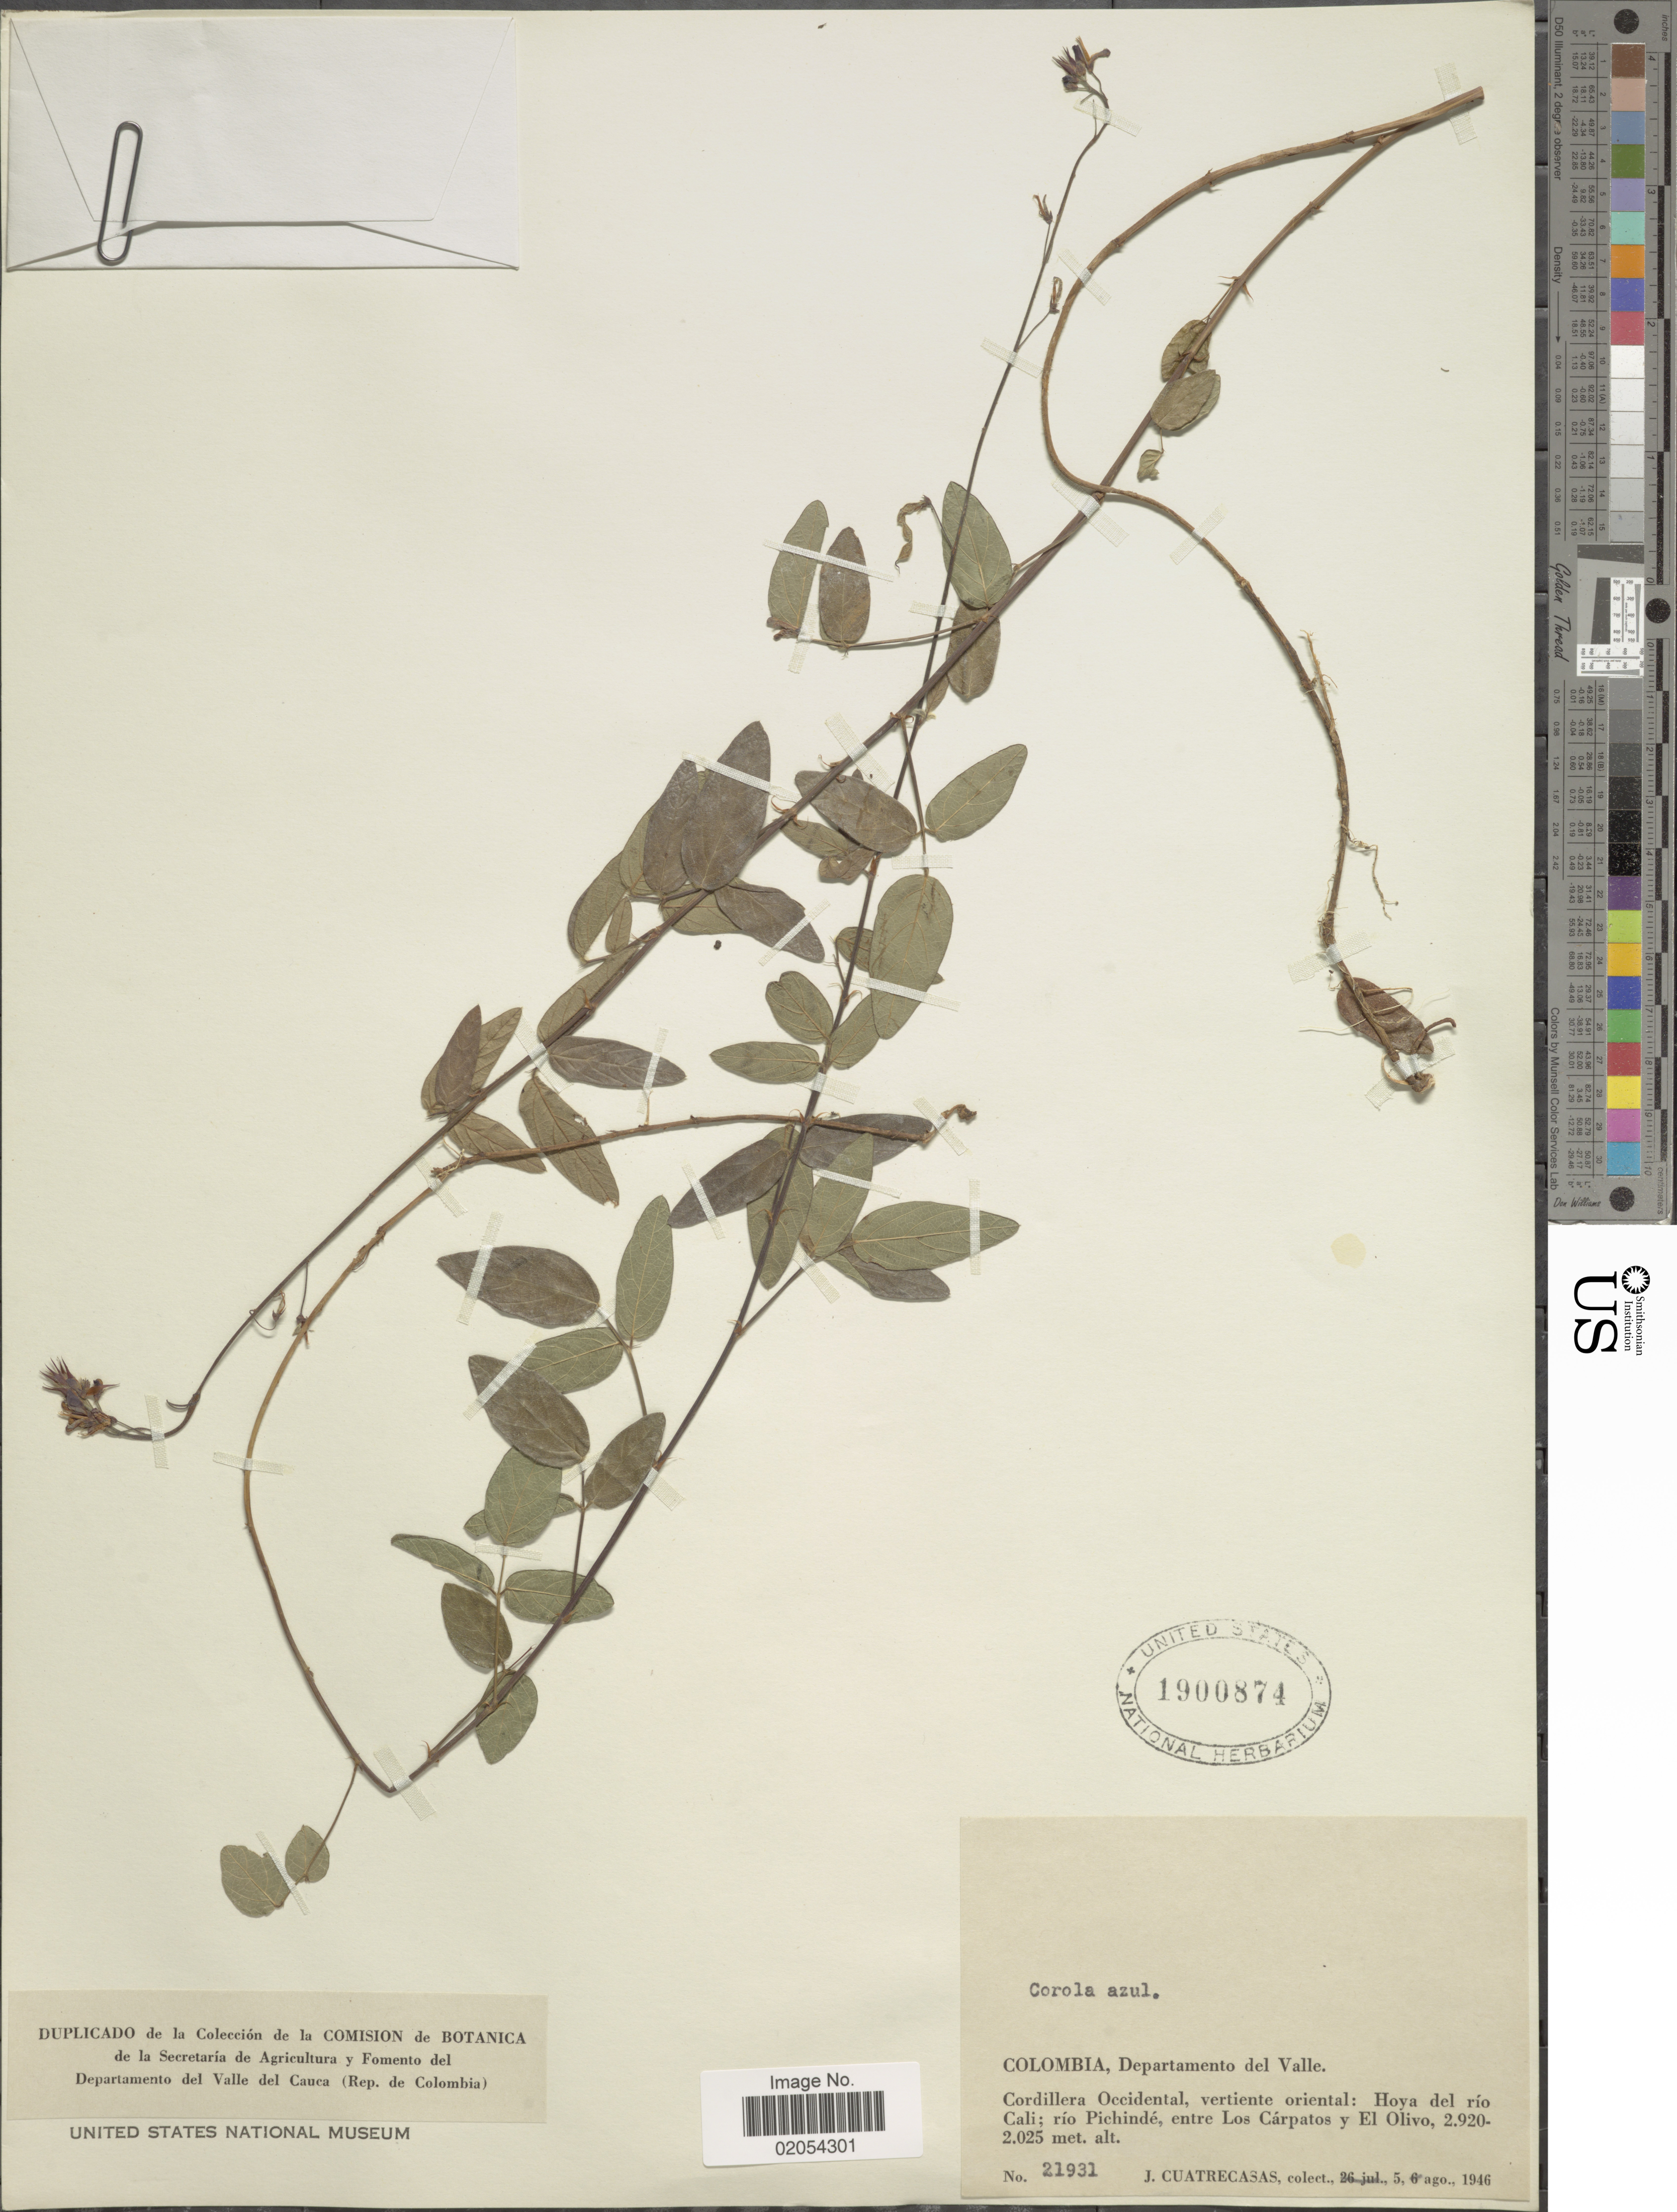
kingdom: Plantae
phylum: Tracheophyta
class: Magnoliopsida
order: Fabales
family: Fabaceae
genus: Desmodium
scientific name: Desmodium sp.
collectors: J. Cuatrecasas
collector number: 21931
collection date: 1946-08-05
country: Colombia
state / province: Valle del Cauca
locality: Colombia, Departamento del Valle. Cordillera Occidental, vertiente oriental: Hoya del rio Cali; rio Pichinde, entre Los Carpatos y El Olivo.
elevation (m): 2025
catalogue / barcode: US 1900874